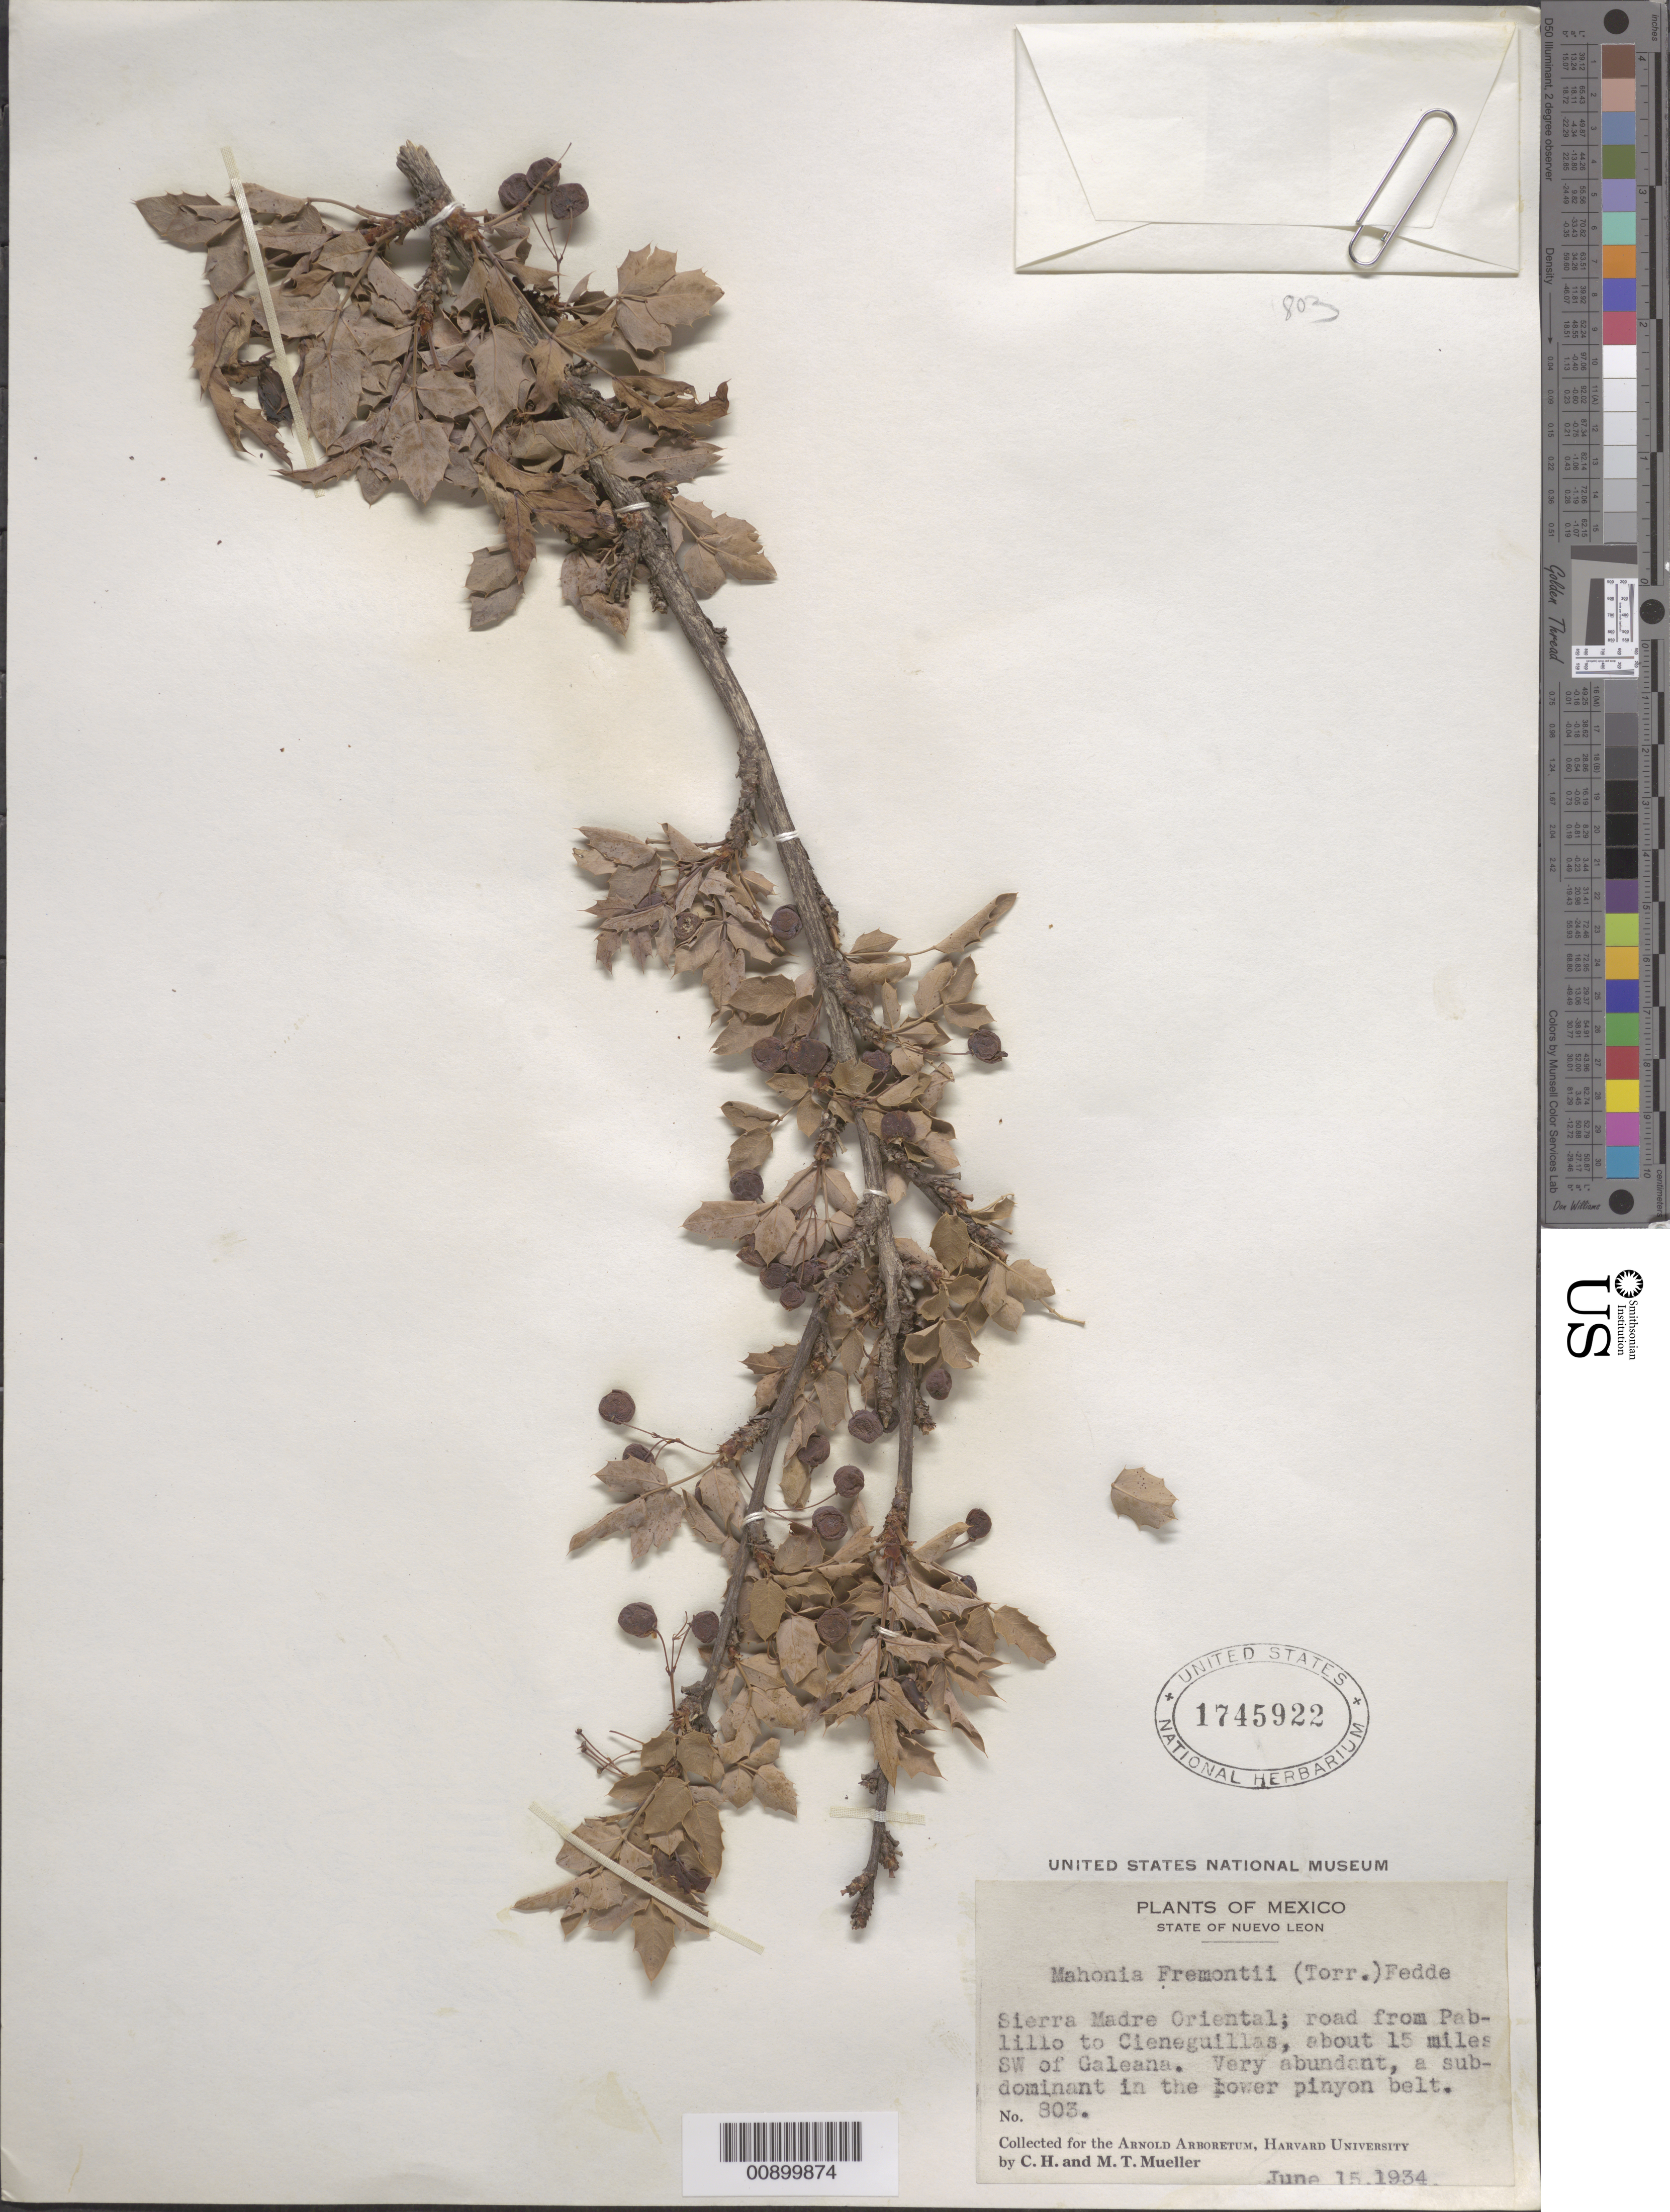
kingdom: Plantae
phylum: Tracheophyta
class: Magnoliopsida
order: Ranunculales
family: Berberidaceae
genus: Mahonia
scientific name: Mahonia fremontii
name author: (Torr.) Fedde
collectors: C. H. Mueller & M. Mueller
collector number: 803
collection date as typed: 15 Jun 1934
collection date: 1934-06-15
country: Mexico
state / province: Nuevo León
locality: Sierra Madre Oriental; road from Pablillo to Cieneguillas, about 15 miles SW of Galeana.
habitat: A subdominant in the lower pinyon belt.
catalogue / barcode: US 1745922